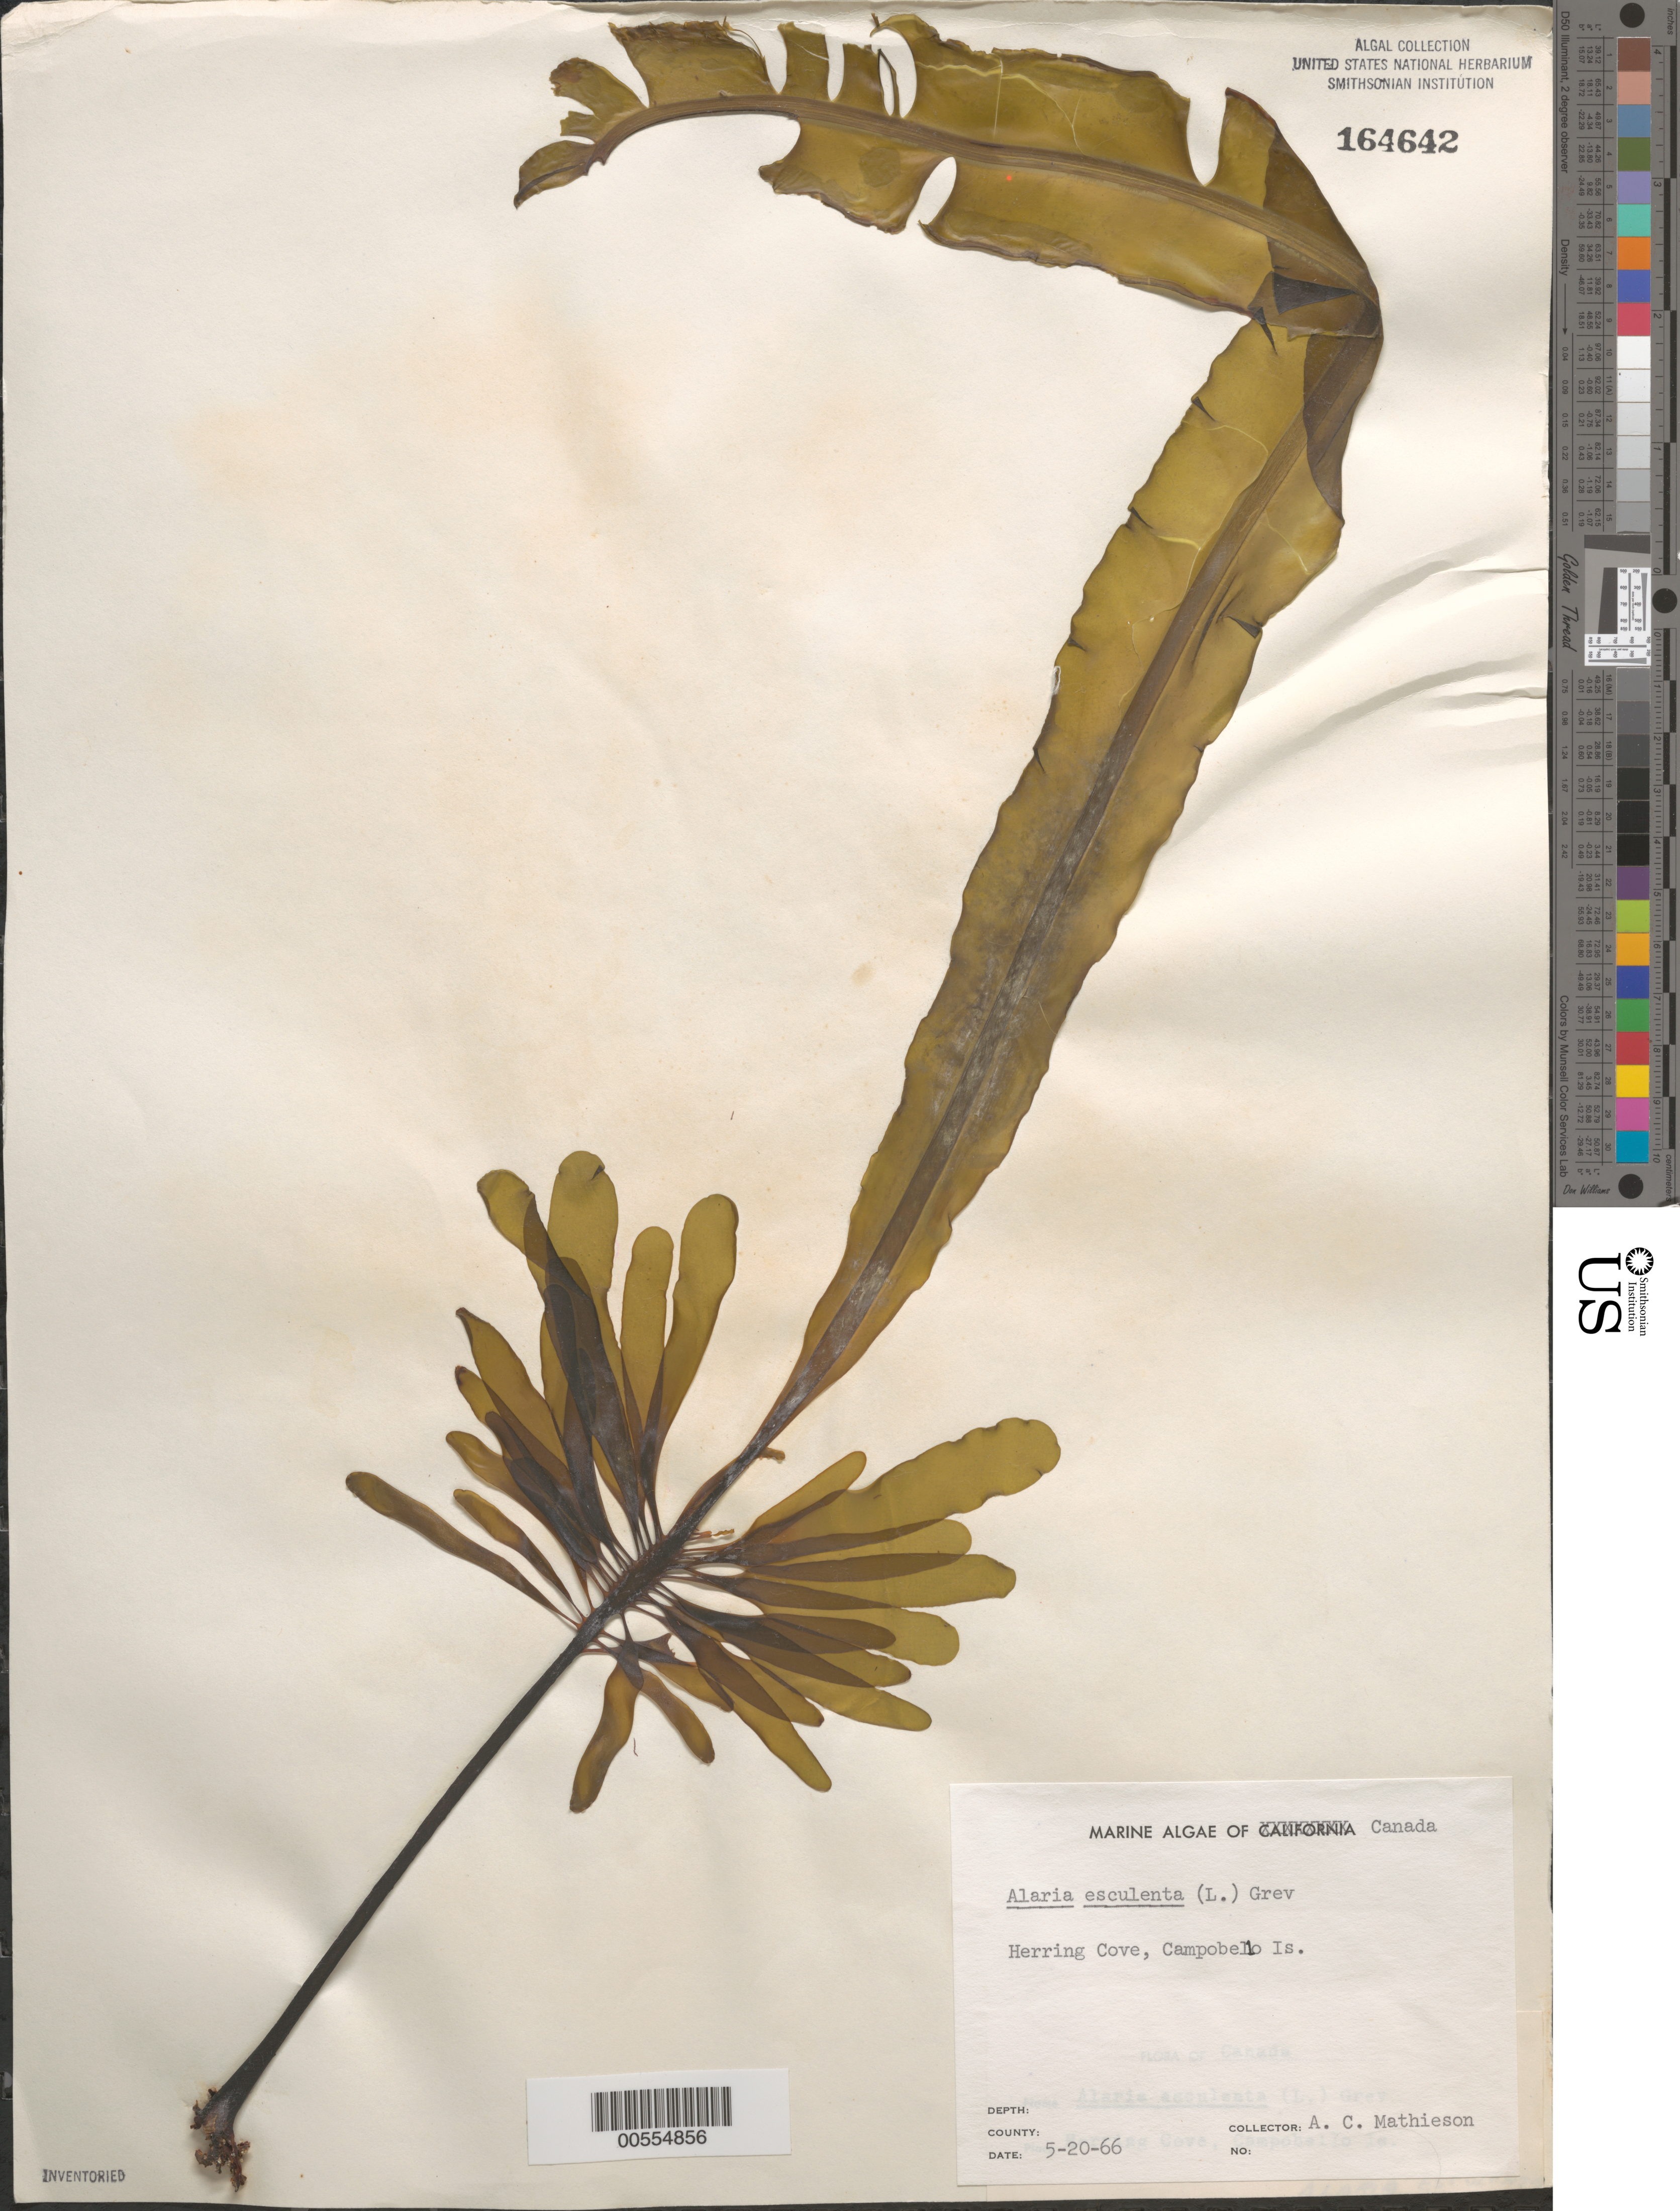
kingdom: Chromista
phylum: Ochrophyta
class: Phaeophyceae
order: Laminariales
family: Alariaceae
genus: Alaria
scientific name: Alaria esculenta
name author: (L.) Greville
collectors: A. C. Mathieson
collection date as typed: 20 May 1966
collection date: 1966-05-20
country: Canada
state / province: New Brunswick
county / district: Charlotte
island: Campobello Island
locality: Herring Cove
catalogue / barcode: US 164642